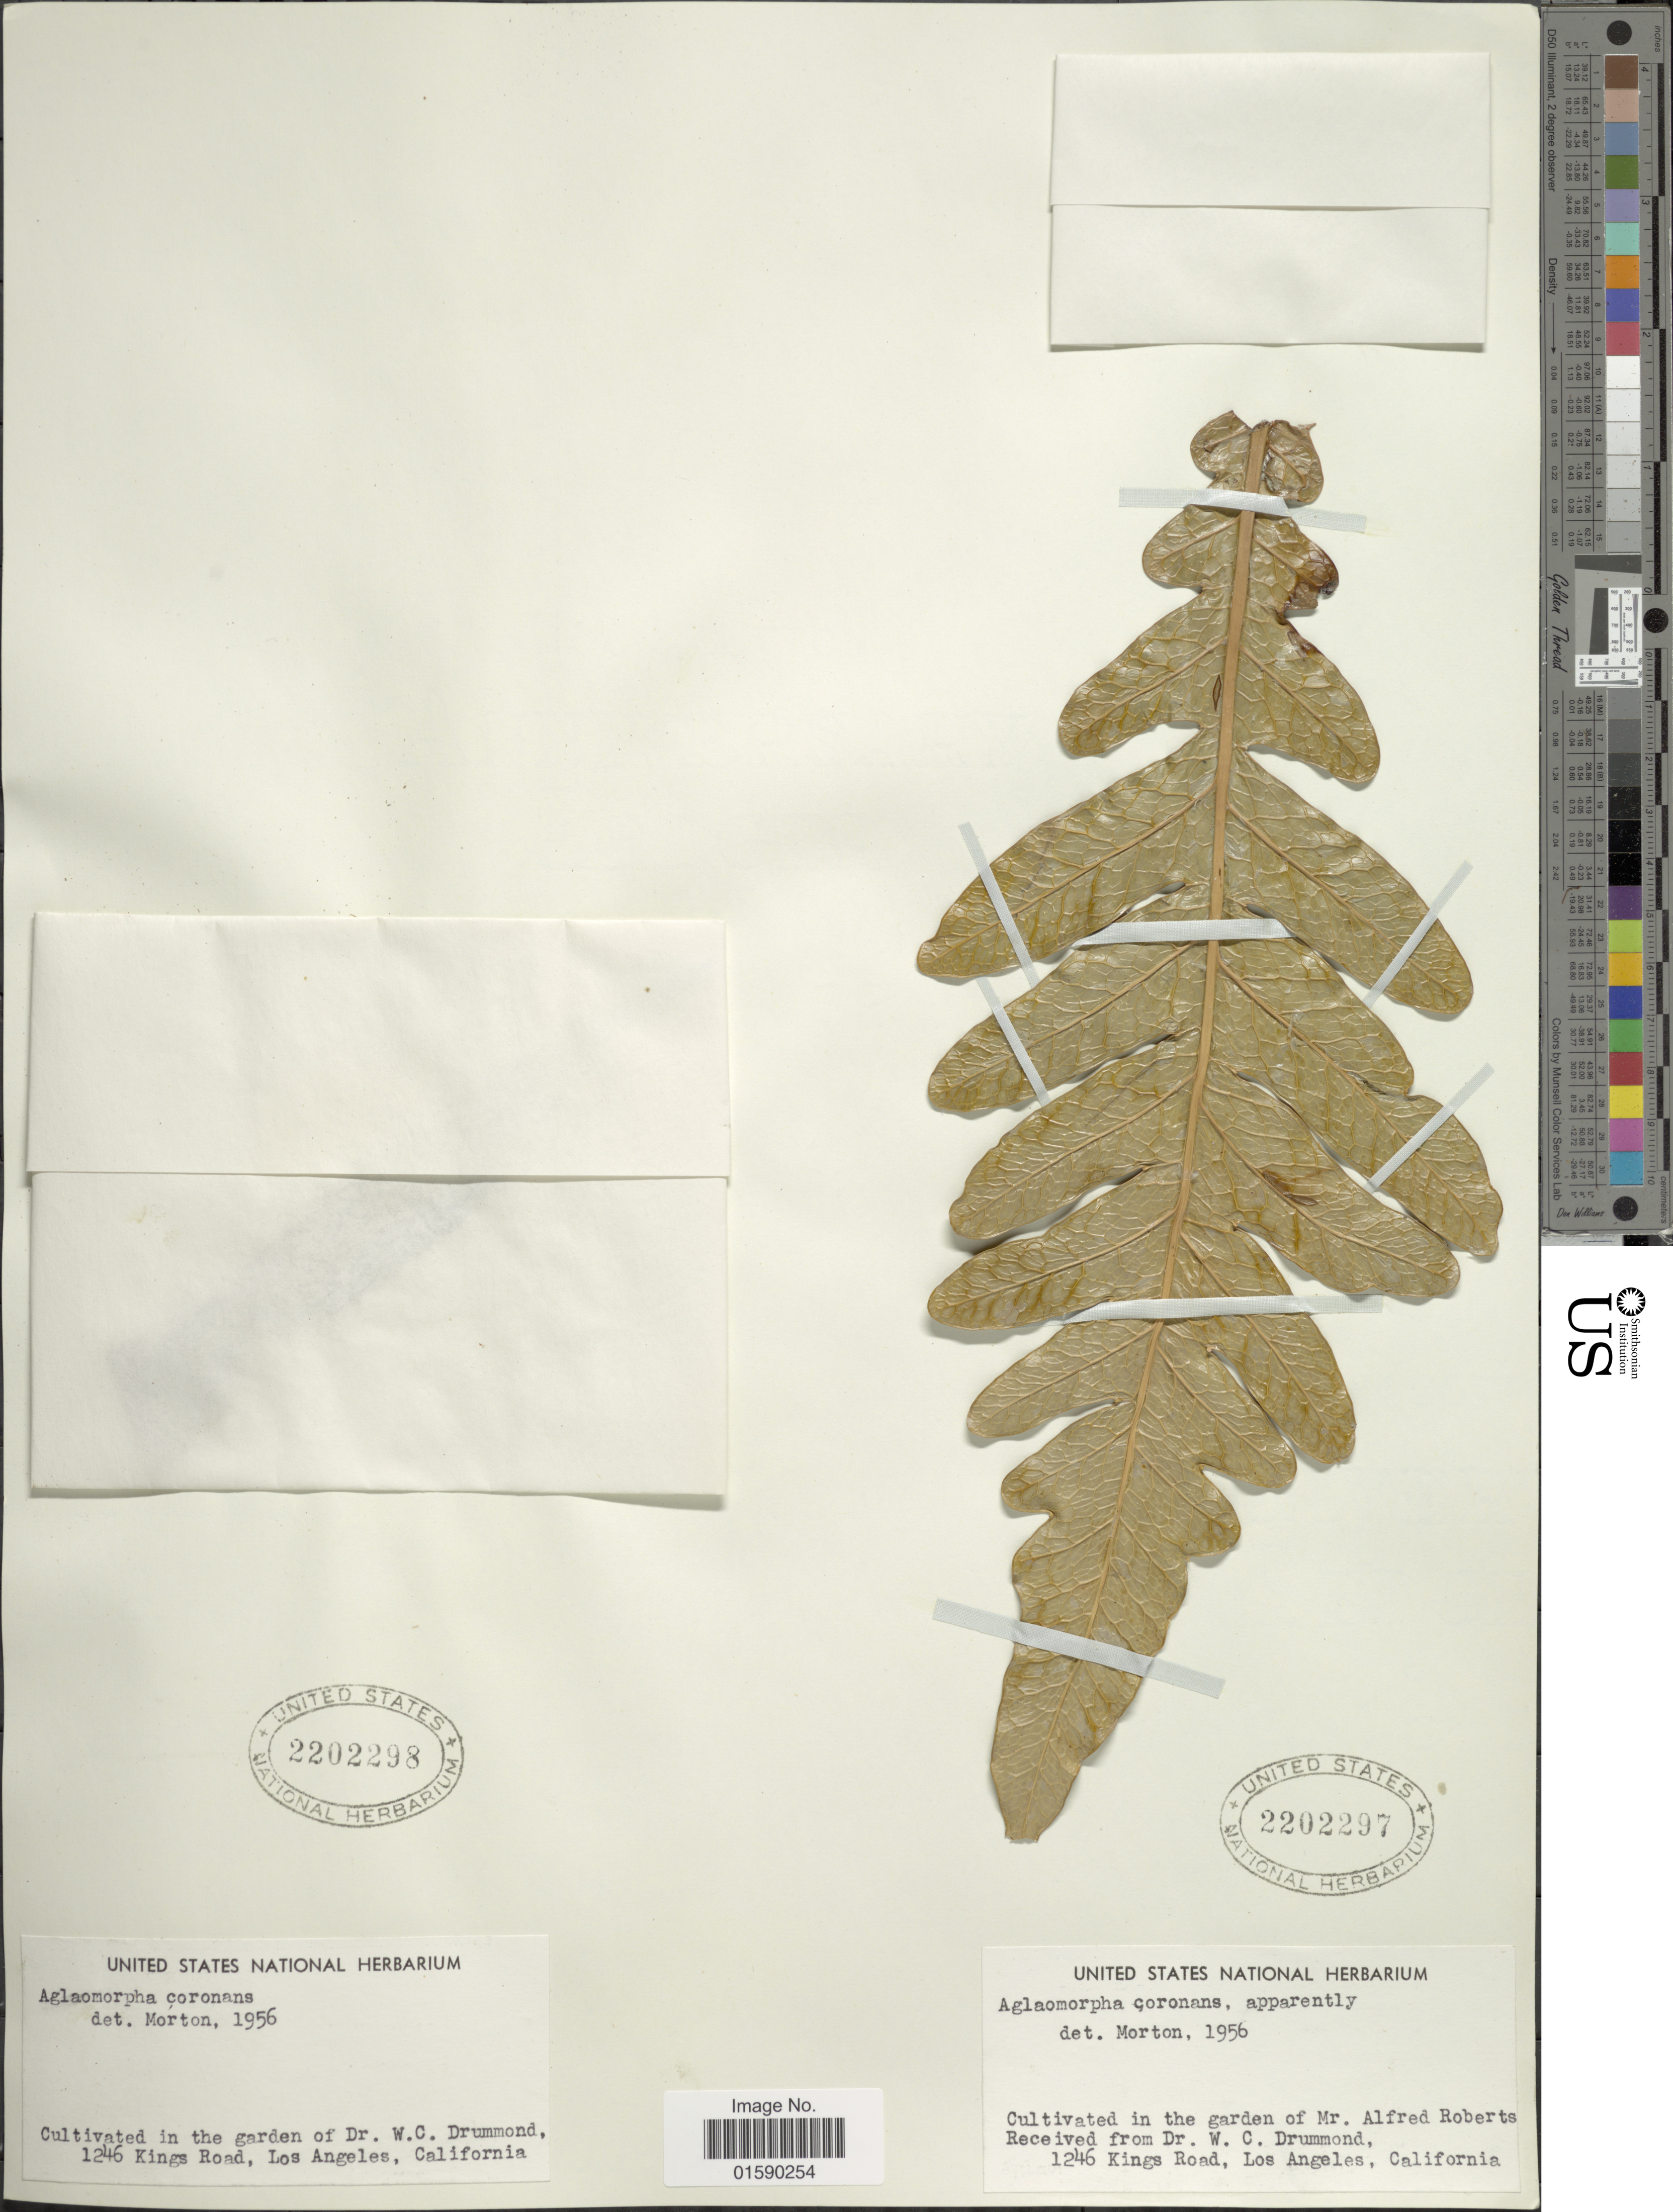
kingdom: Plantae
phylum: Tracheophyta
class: Polypodiopsida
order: Polypodiales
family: Polypodiaceae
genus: Aglaomorpha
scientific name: Aglaomorpha coronans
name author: (Wall. ex Mett.) Copel.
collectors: U.S. National Herbarium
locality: In the garden of Mr. Alfred Roberts.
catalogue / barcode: US 2202297-2